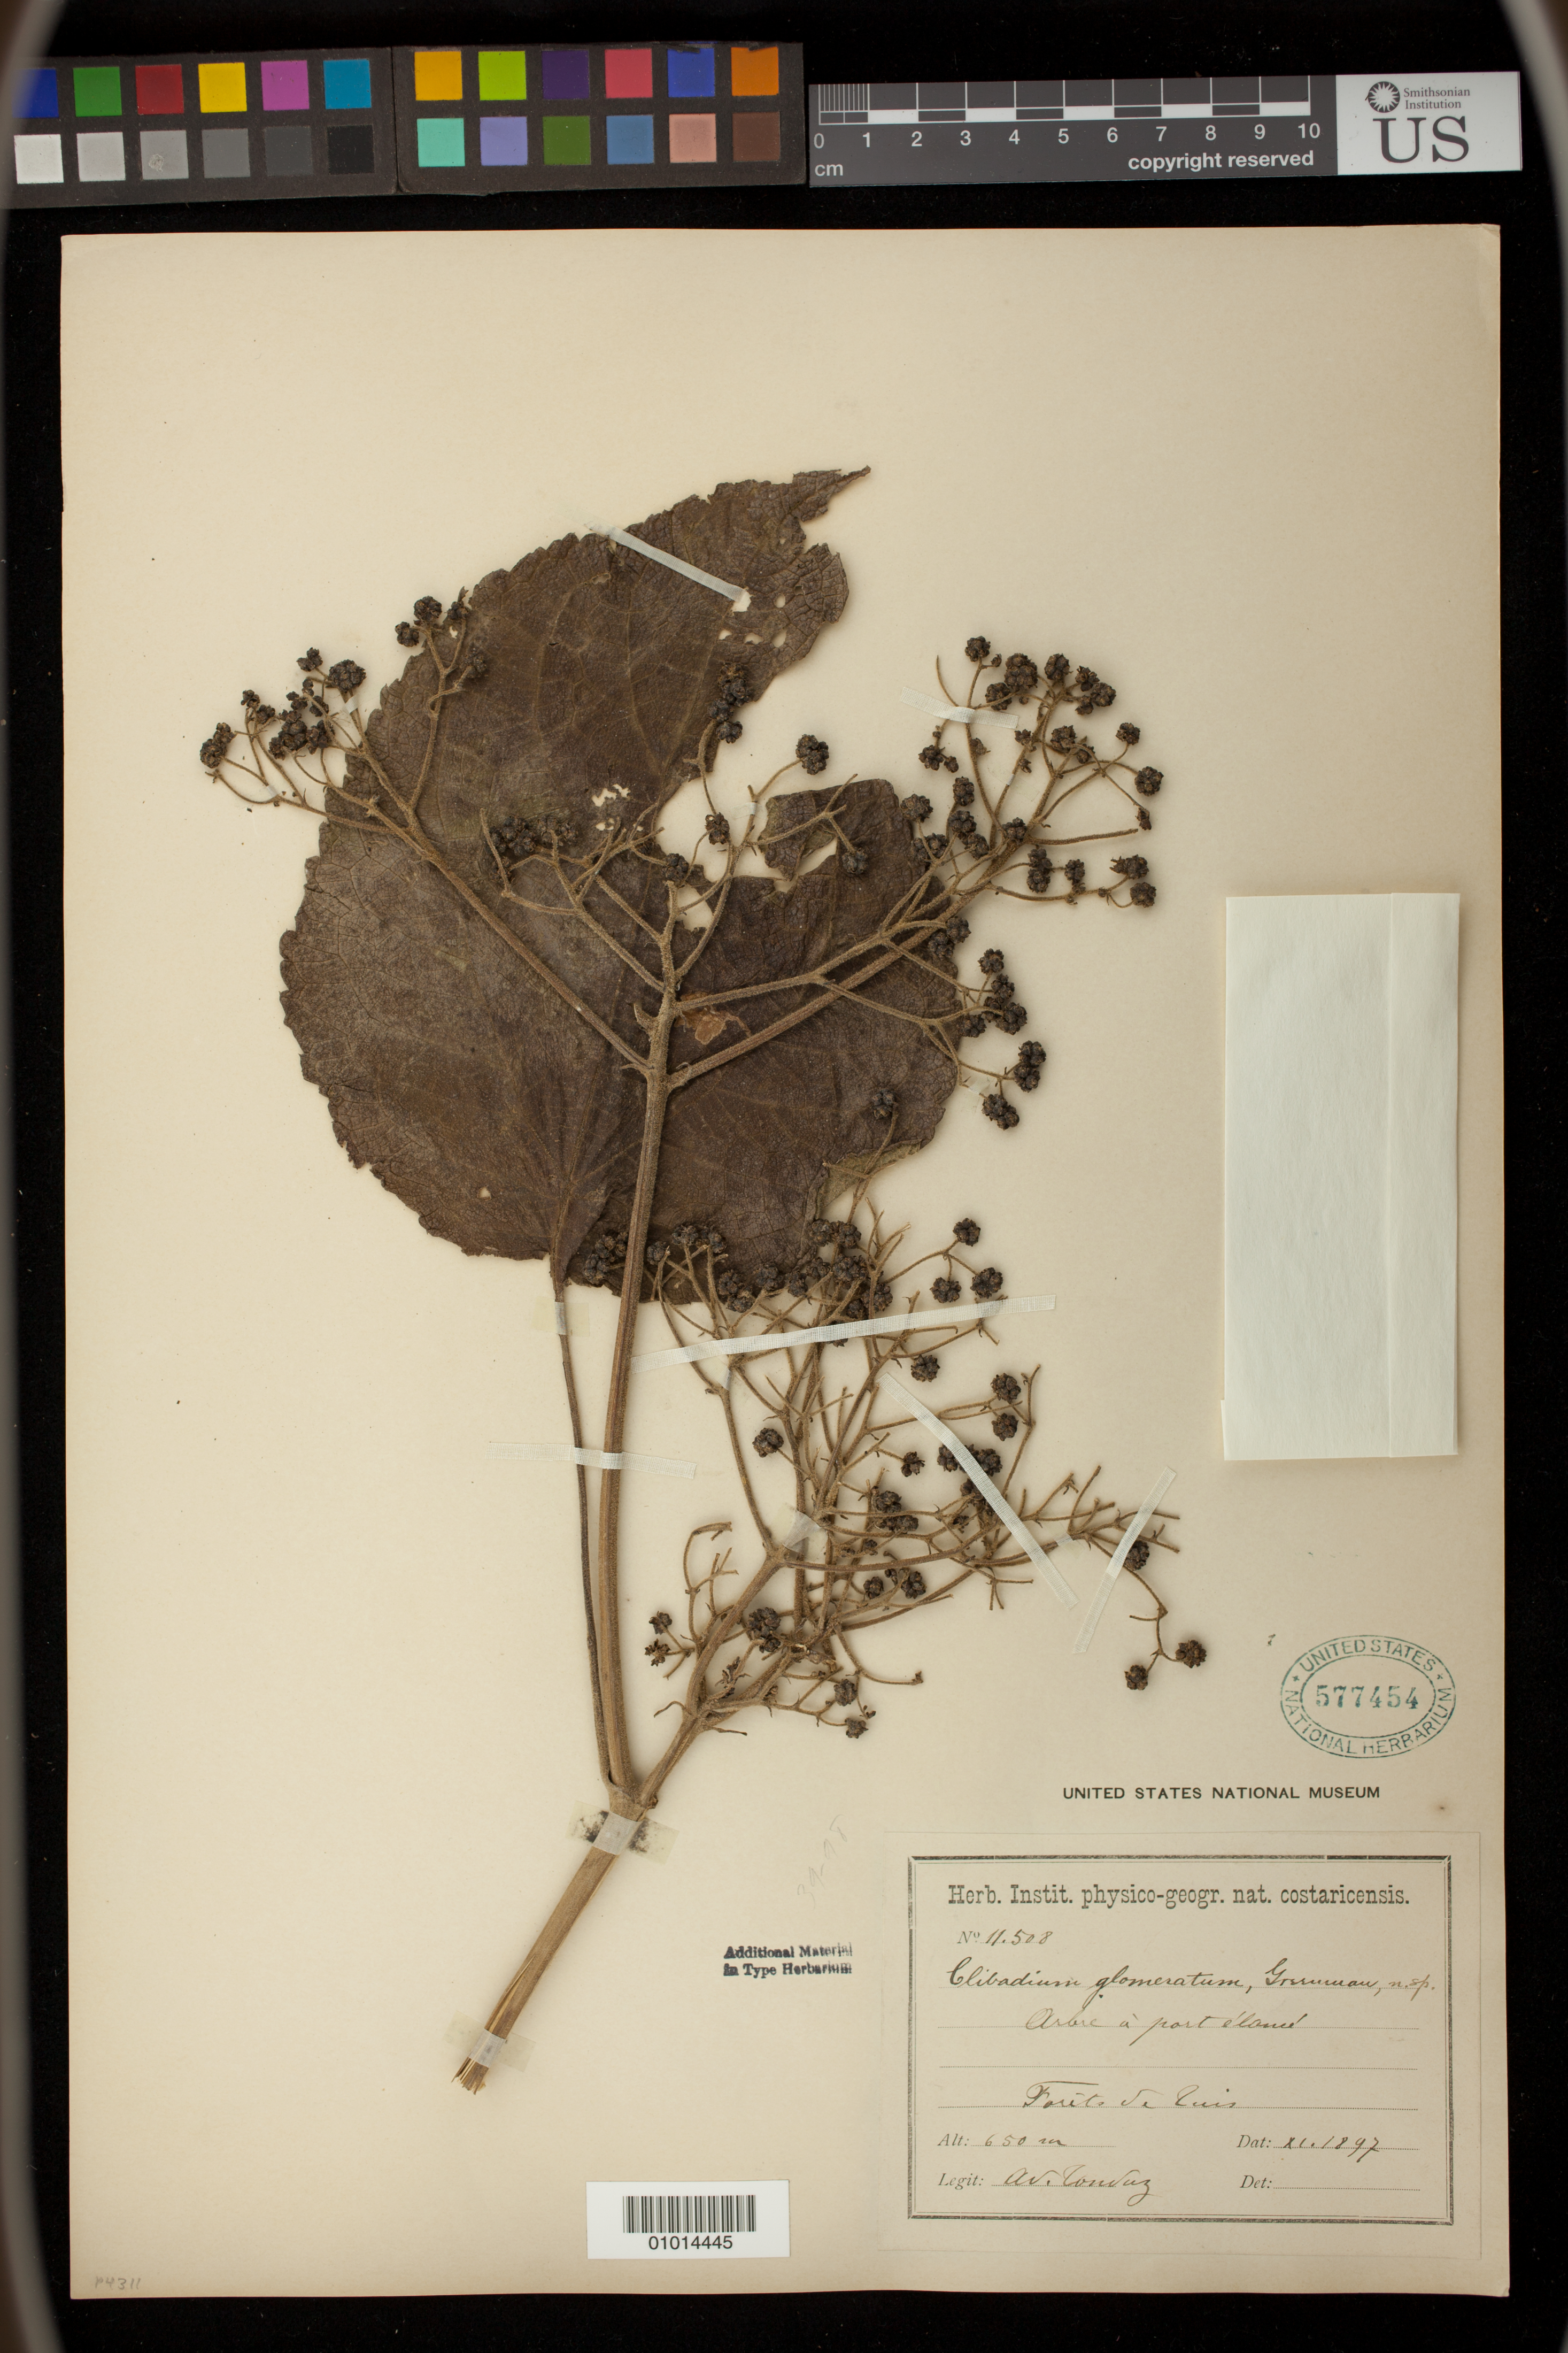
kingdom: Plantae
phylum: Tracheophyta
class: Magnoliopsida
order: Asterales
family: Asteraceae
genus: Clibadium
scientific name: Clibadium glomeratum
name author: Greenm.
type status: Isotype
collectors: A. Tonduz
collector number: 11508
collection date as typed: Nov 1897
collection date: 1897-11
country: Costa Rica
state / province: Cartago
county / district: Tuis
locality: Tuis.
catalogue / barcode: US 577454